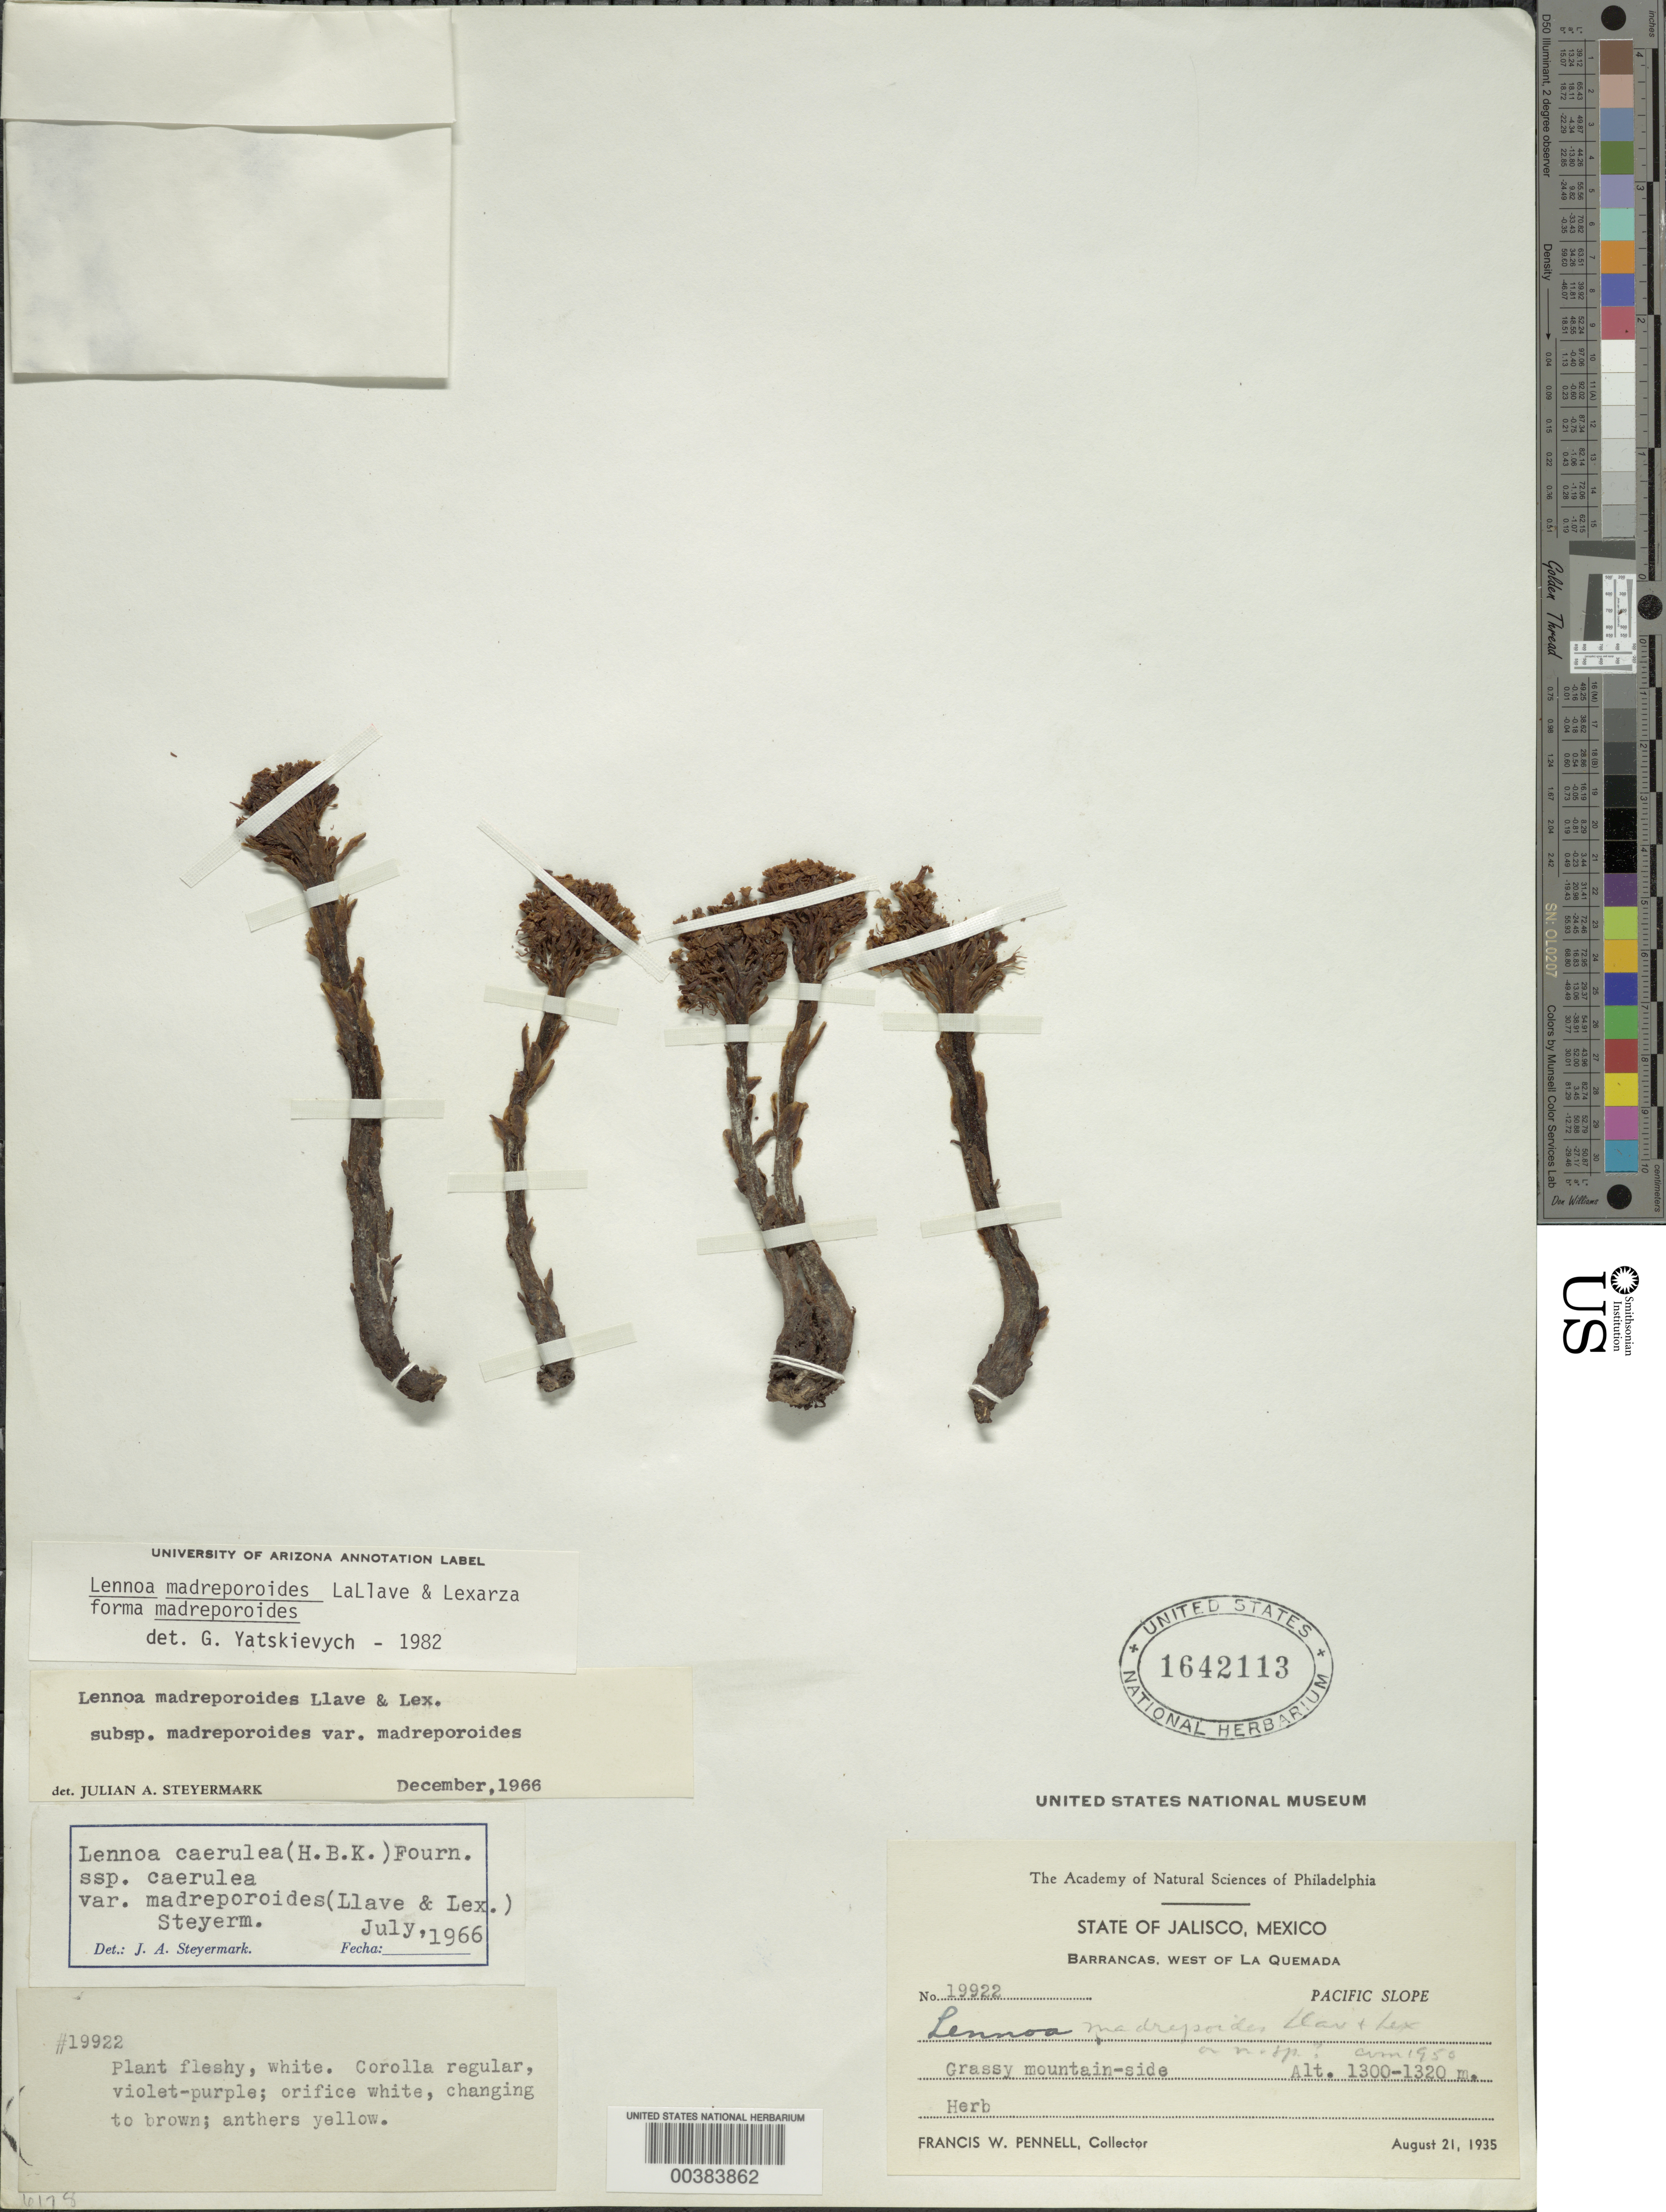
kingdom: Plantae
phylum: Tracheophyta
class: Magnoliopsida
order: Boraginales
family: Lennoaceae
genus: Lennoa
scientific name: Lennoa madreporoides f. madreporoides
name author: La Llave & Lex.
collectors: F. W. Pennell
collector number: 19922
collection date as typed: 21 Aug 1935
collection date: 1935-08-21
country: Mexico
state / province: Jalisco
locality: W of La Quemada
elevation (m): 1300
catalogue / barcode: US 1642113